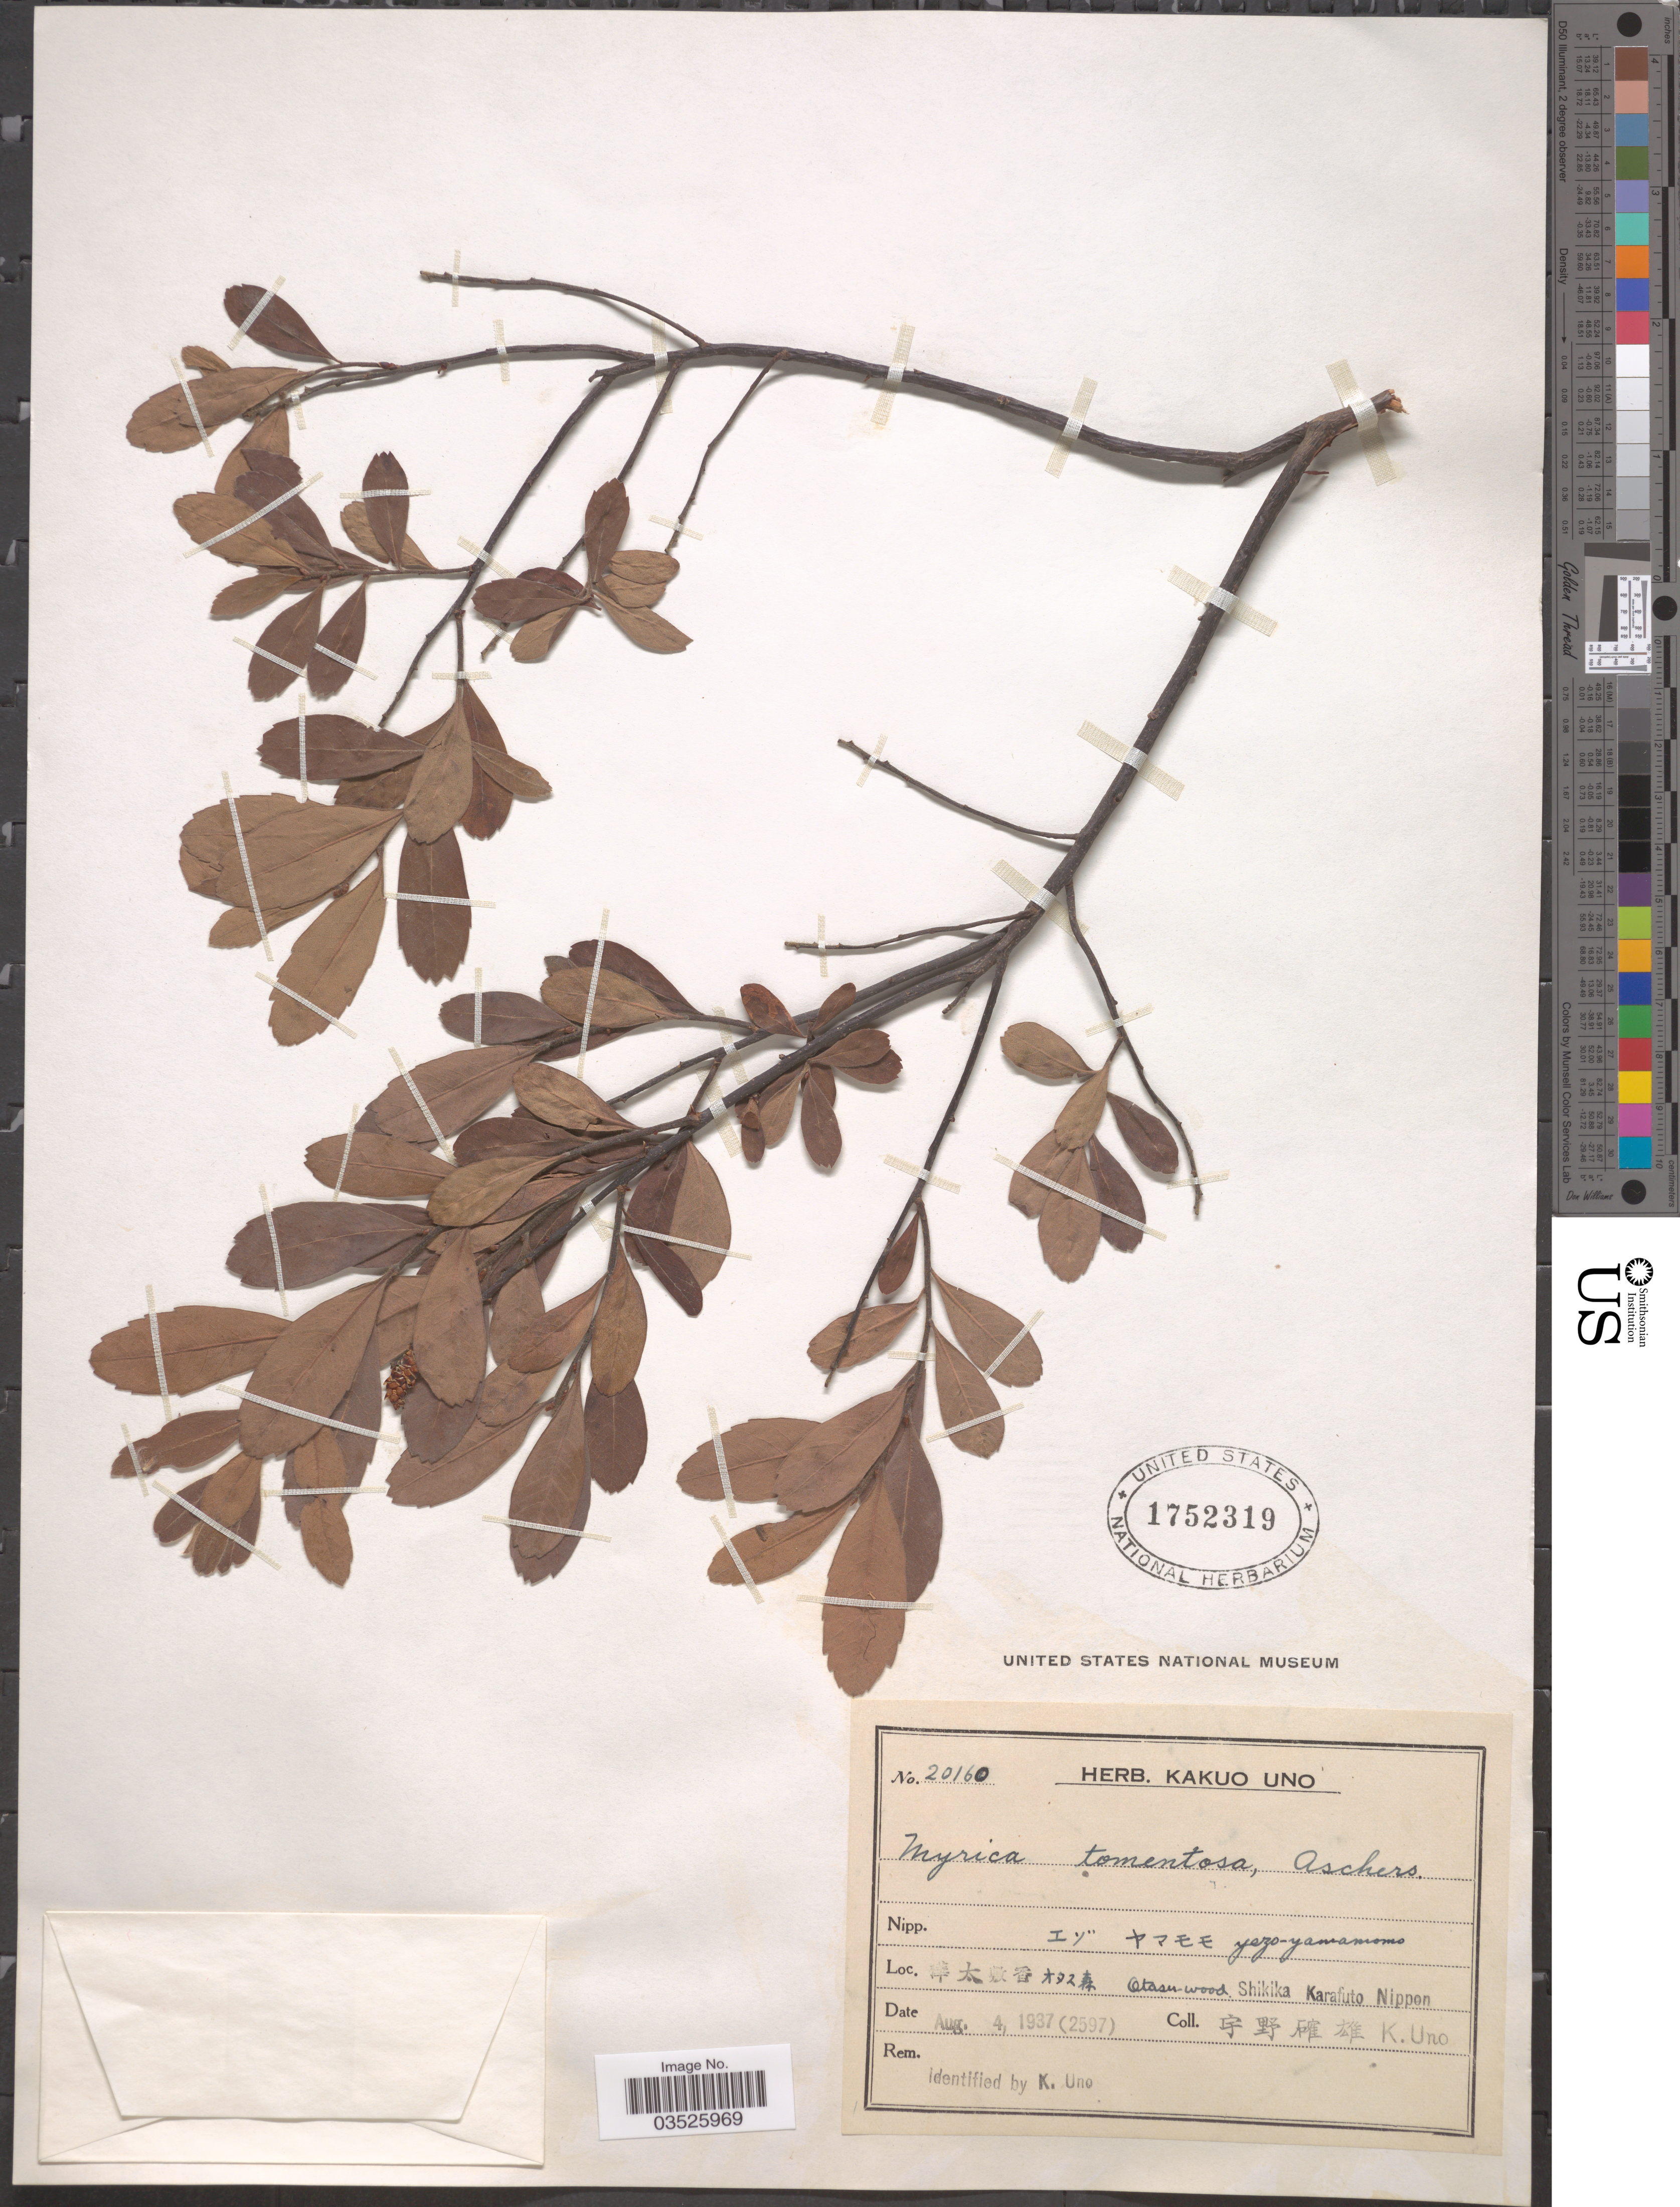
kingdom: Plantae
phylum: Tracheophyta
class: Magnoliopsida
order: Fagales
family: Myricaceae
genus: Myrica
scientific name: Myrica gale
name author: L.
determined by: Strong, Mark T., (BOT), Smithsonian Institution - National Museum of Natural History (UNITED STATES)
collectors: K. Uno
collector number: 20160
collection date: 1937-08-04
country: Japan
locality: Otasu-wood. Shikika Karafuto Nippon.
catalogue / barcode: US 1752319